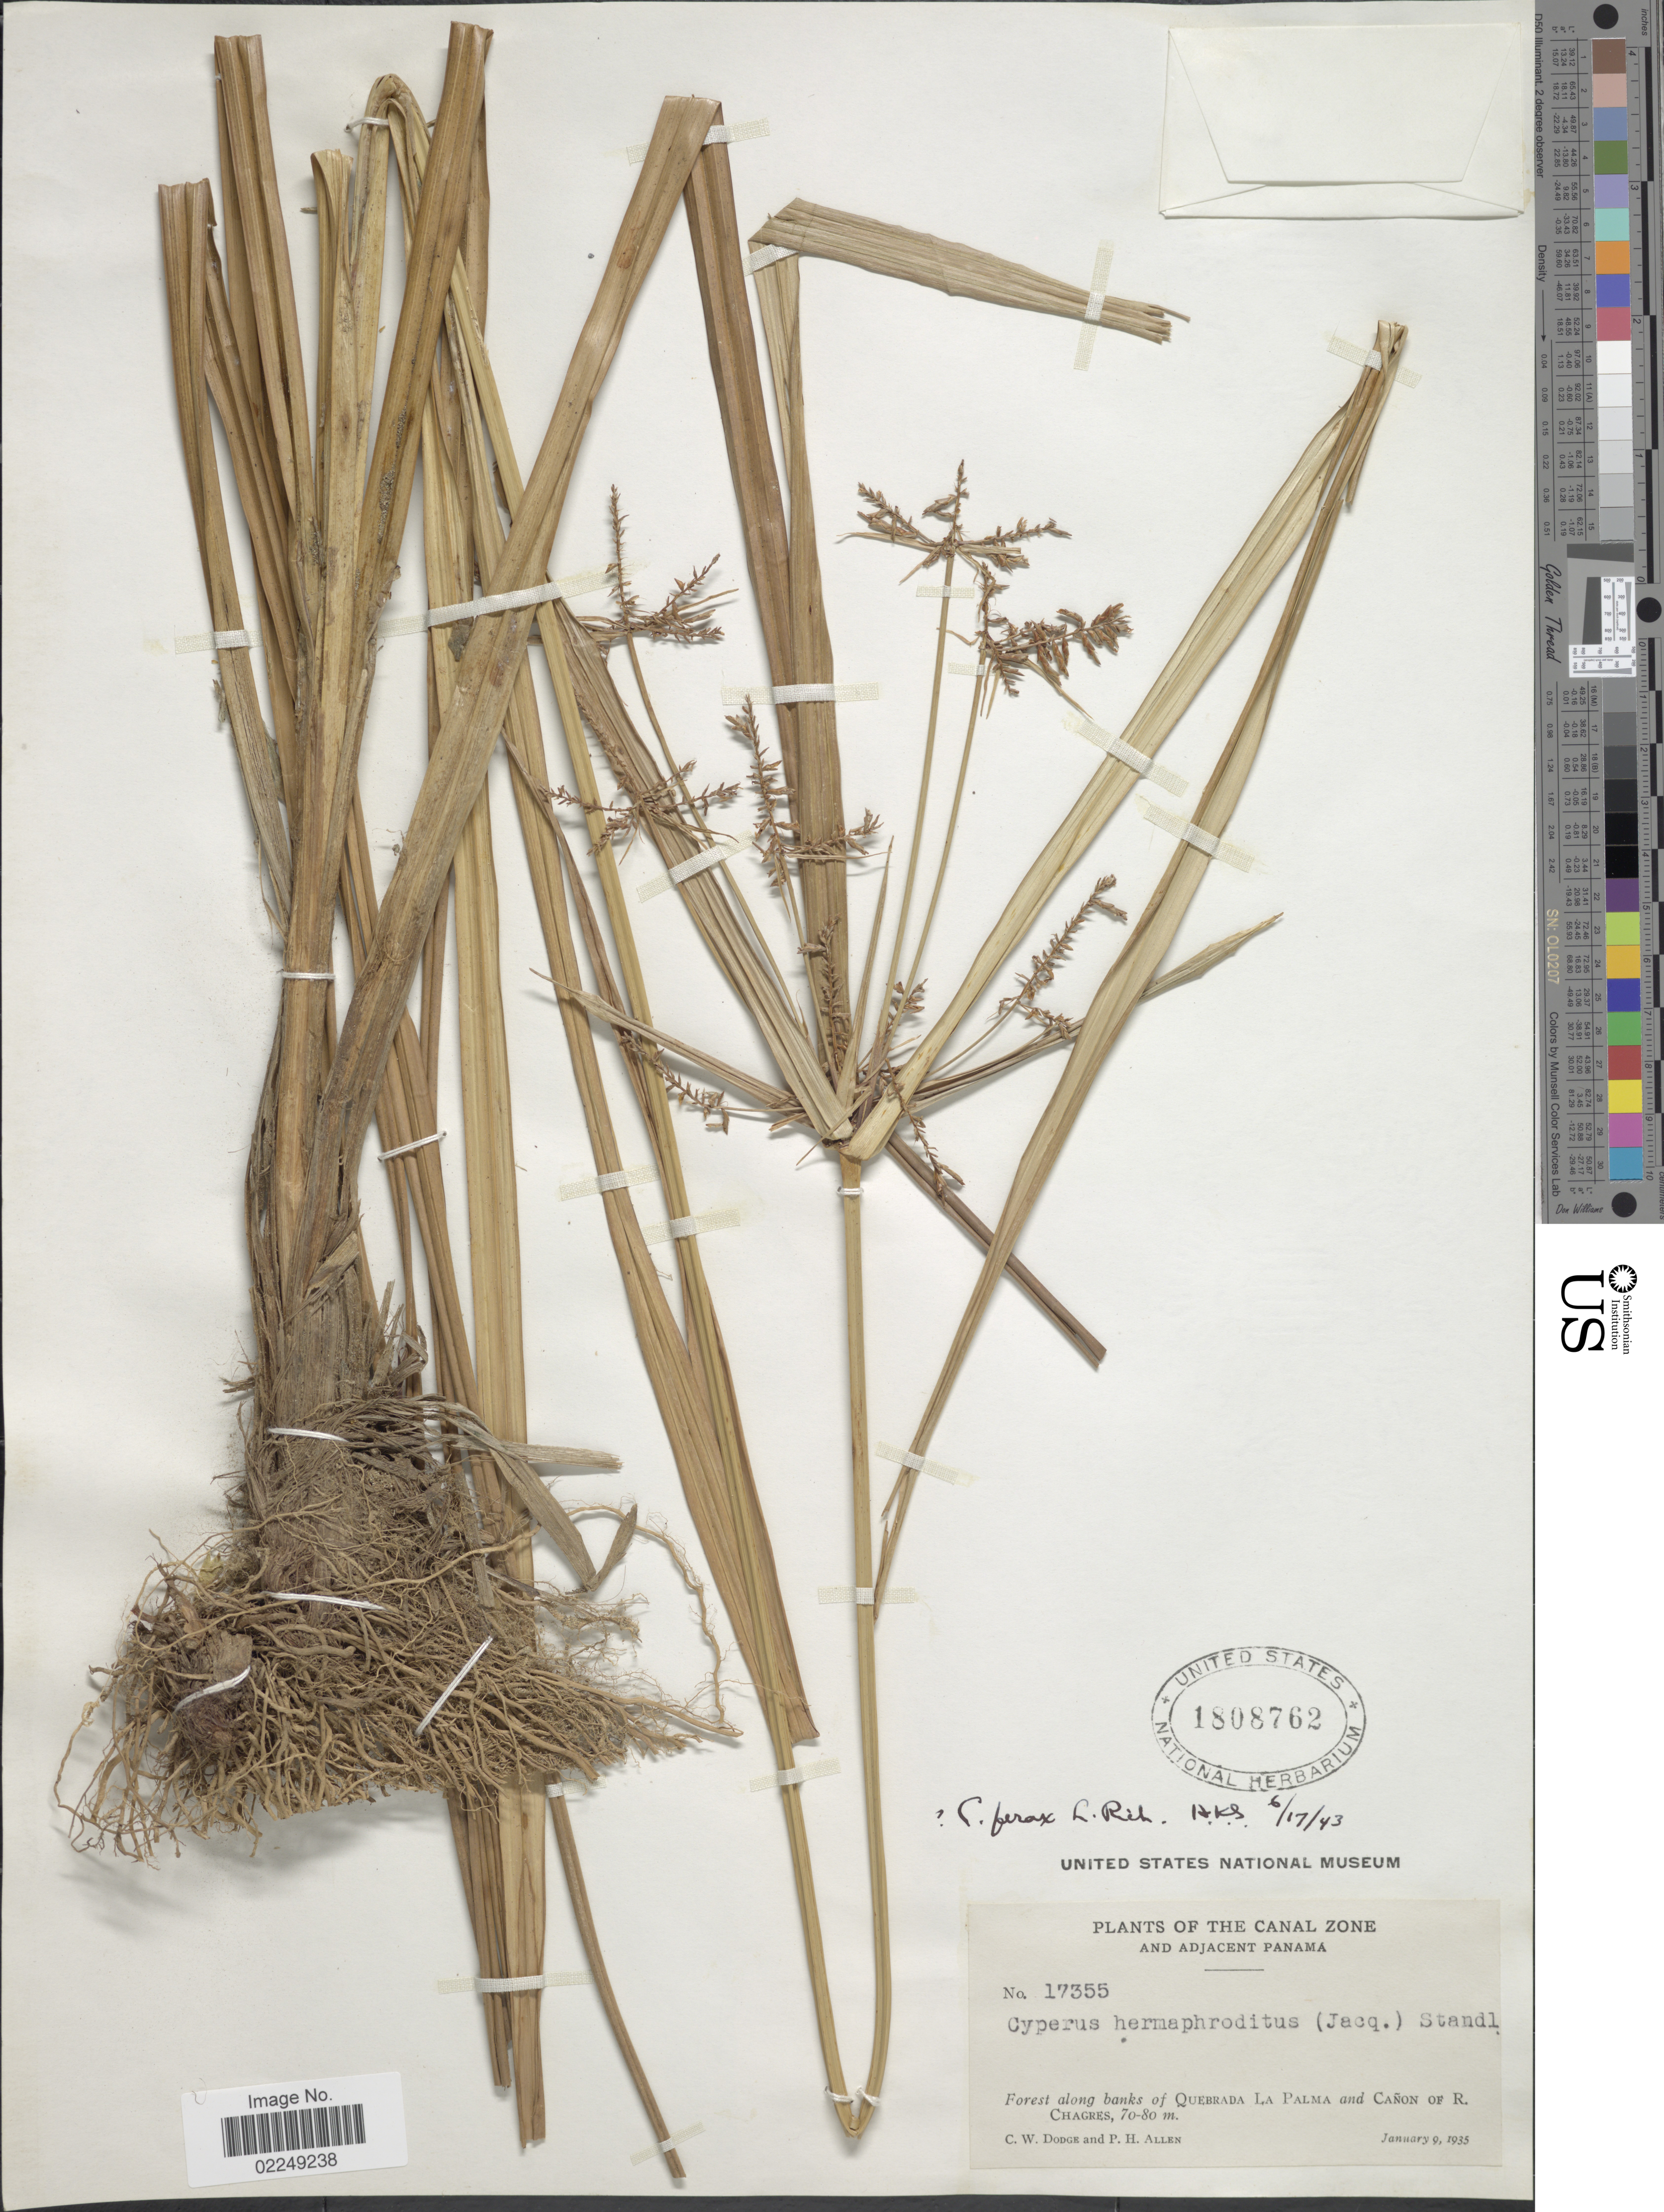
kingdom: Plantae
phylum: Tracheophyta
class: Liliopsida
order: Poales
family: Cyperaceae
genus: Cyperus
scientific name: Cyperus hermaphroditus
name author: (Jacq.) Standl.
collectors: C. Dodge & P. H. Allen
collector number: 17355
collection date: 1935-01-09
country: Panama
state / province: Colón / Panamá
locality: The Canal Zone and adjacent Panama, Forest along basnk of Quebrada La Palma and Canon of R. Chagres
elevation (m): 70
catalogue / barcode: US 1808762